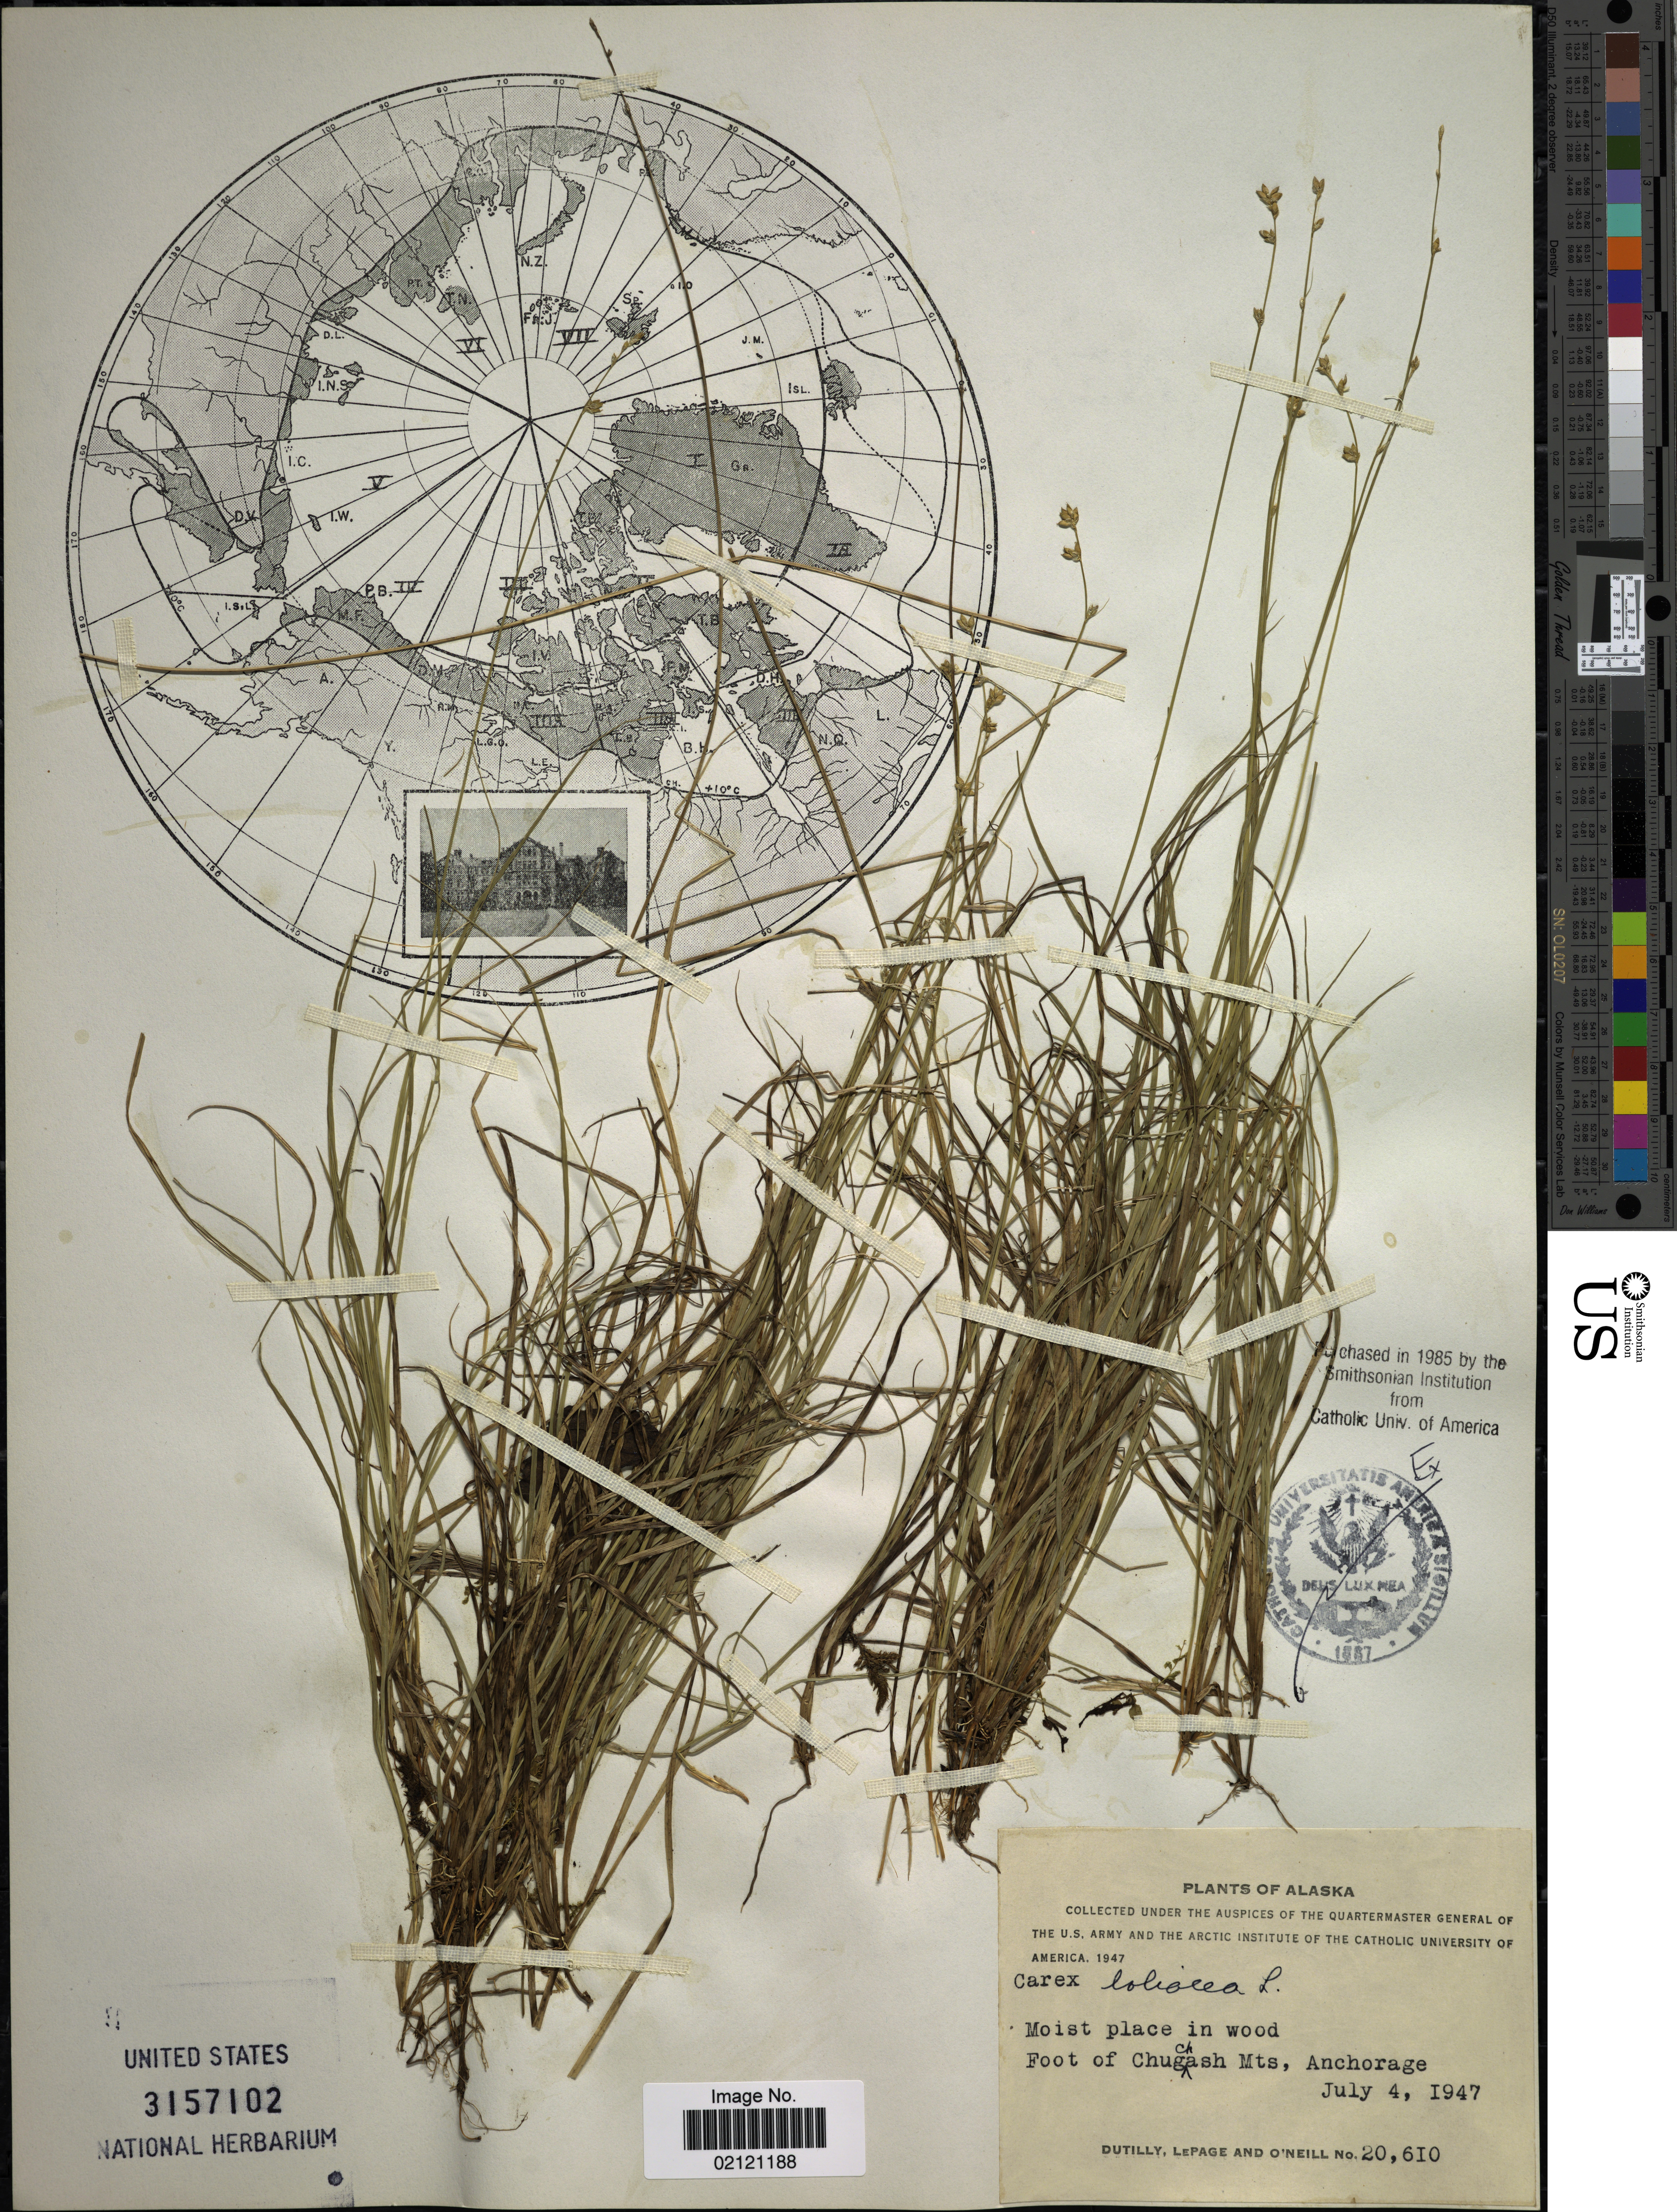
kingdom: Plantae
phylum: Tracheophyta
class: Liliopsida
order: Poales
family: Cyperaceae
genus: Carex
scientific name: Carex loliacea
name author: L.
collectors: -. Dutilly, -. LePage & -. O'Neill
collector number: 20610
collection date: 1947-07-04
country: United States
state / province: Alaska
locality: Moist place in woods, Foot of Chugchash Mts, Anchorage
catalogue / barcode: US 3157102